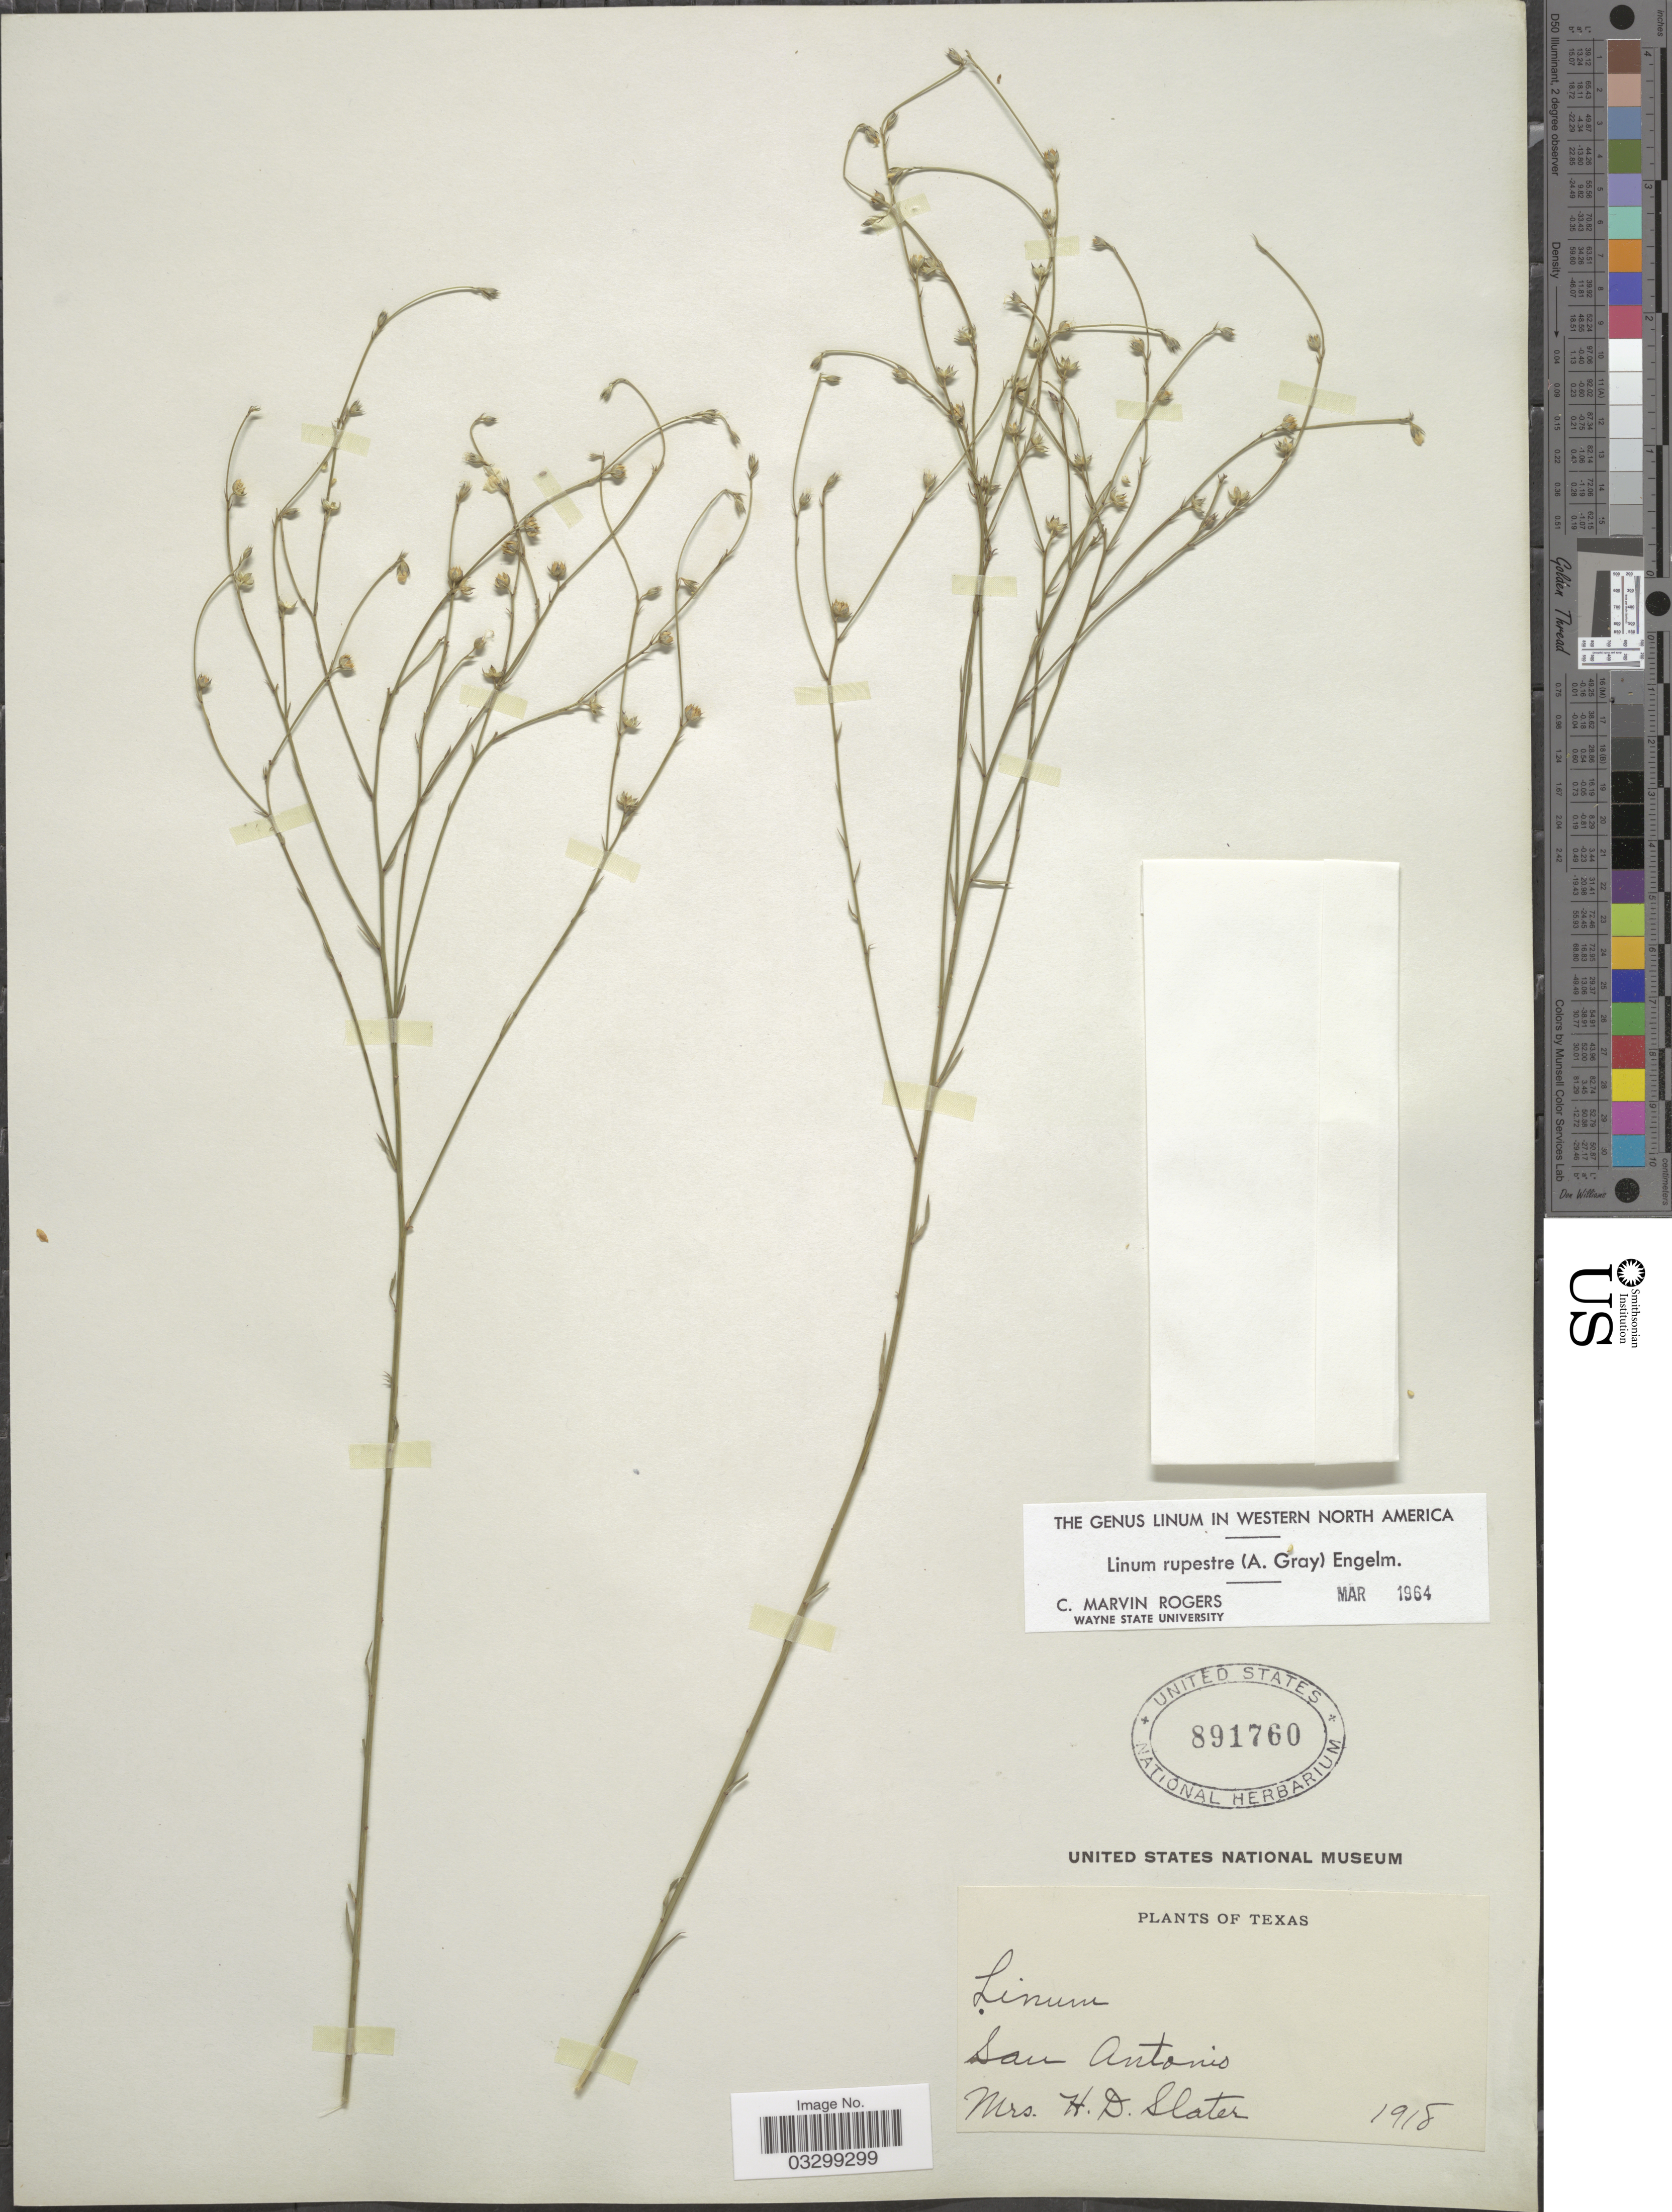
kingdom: Plantae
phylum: Tracheophyta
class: Magnoliopsida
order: Malpighiales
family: Linaceae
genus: Linum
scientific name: Linum rupestre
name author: Engelm.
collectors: H. Slater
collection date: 1918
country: United States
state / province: Texas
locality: San Antonio.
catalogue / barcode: US 891760